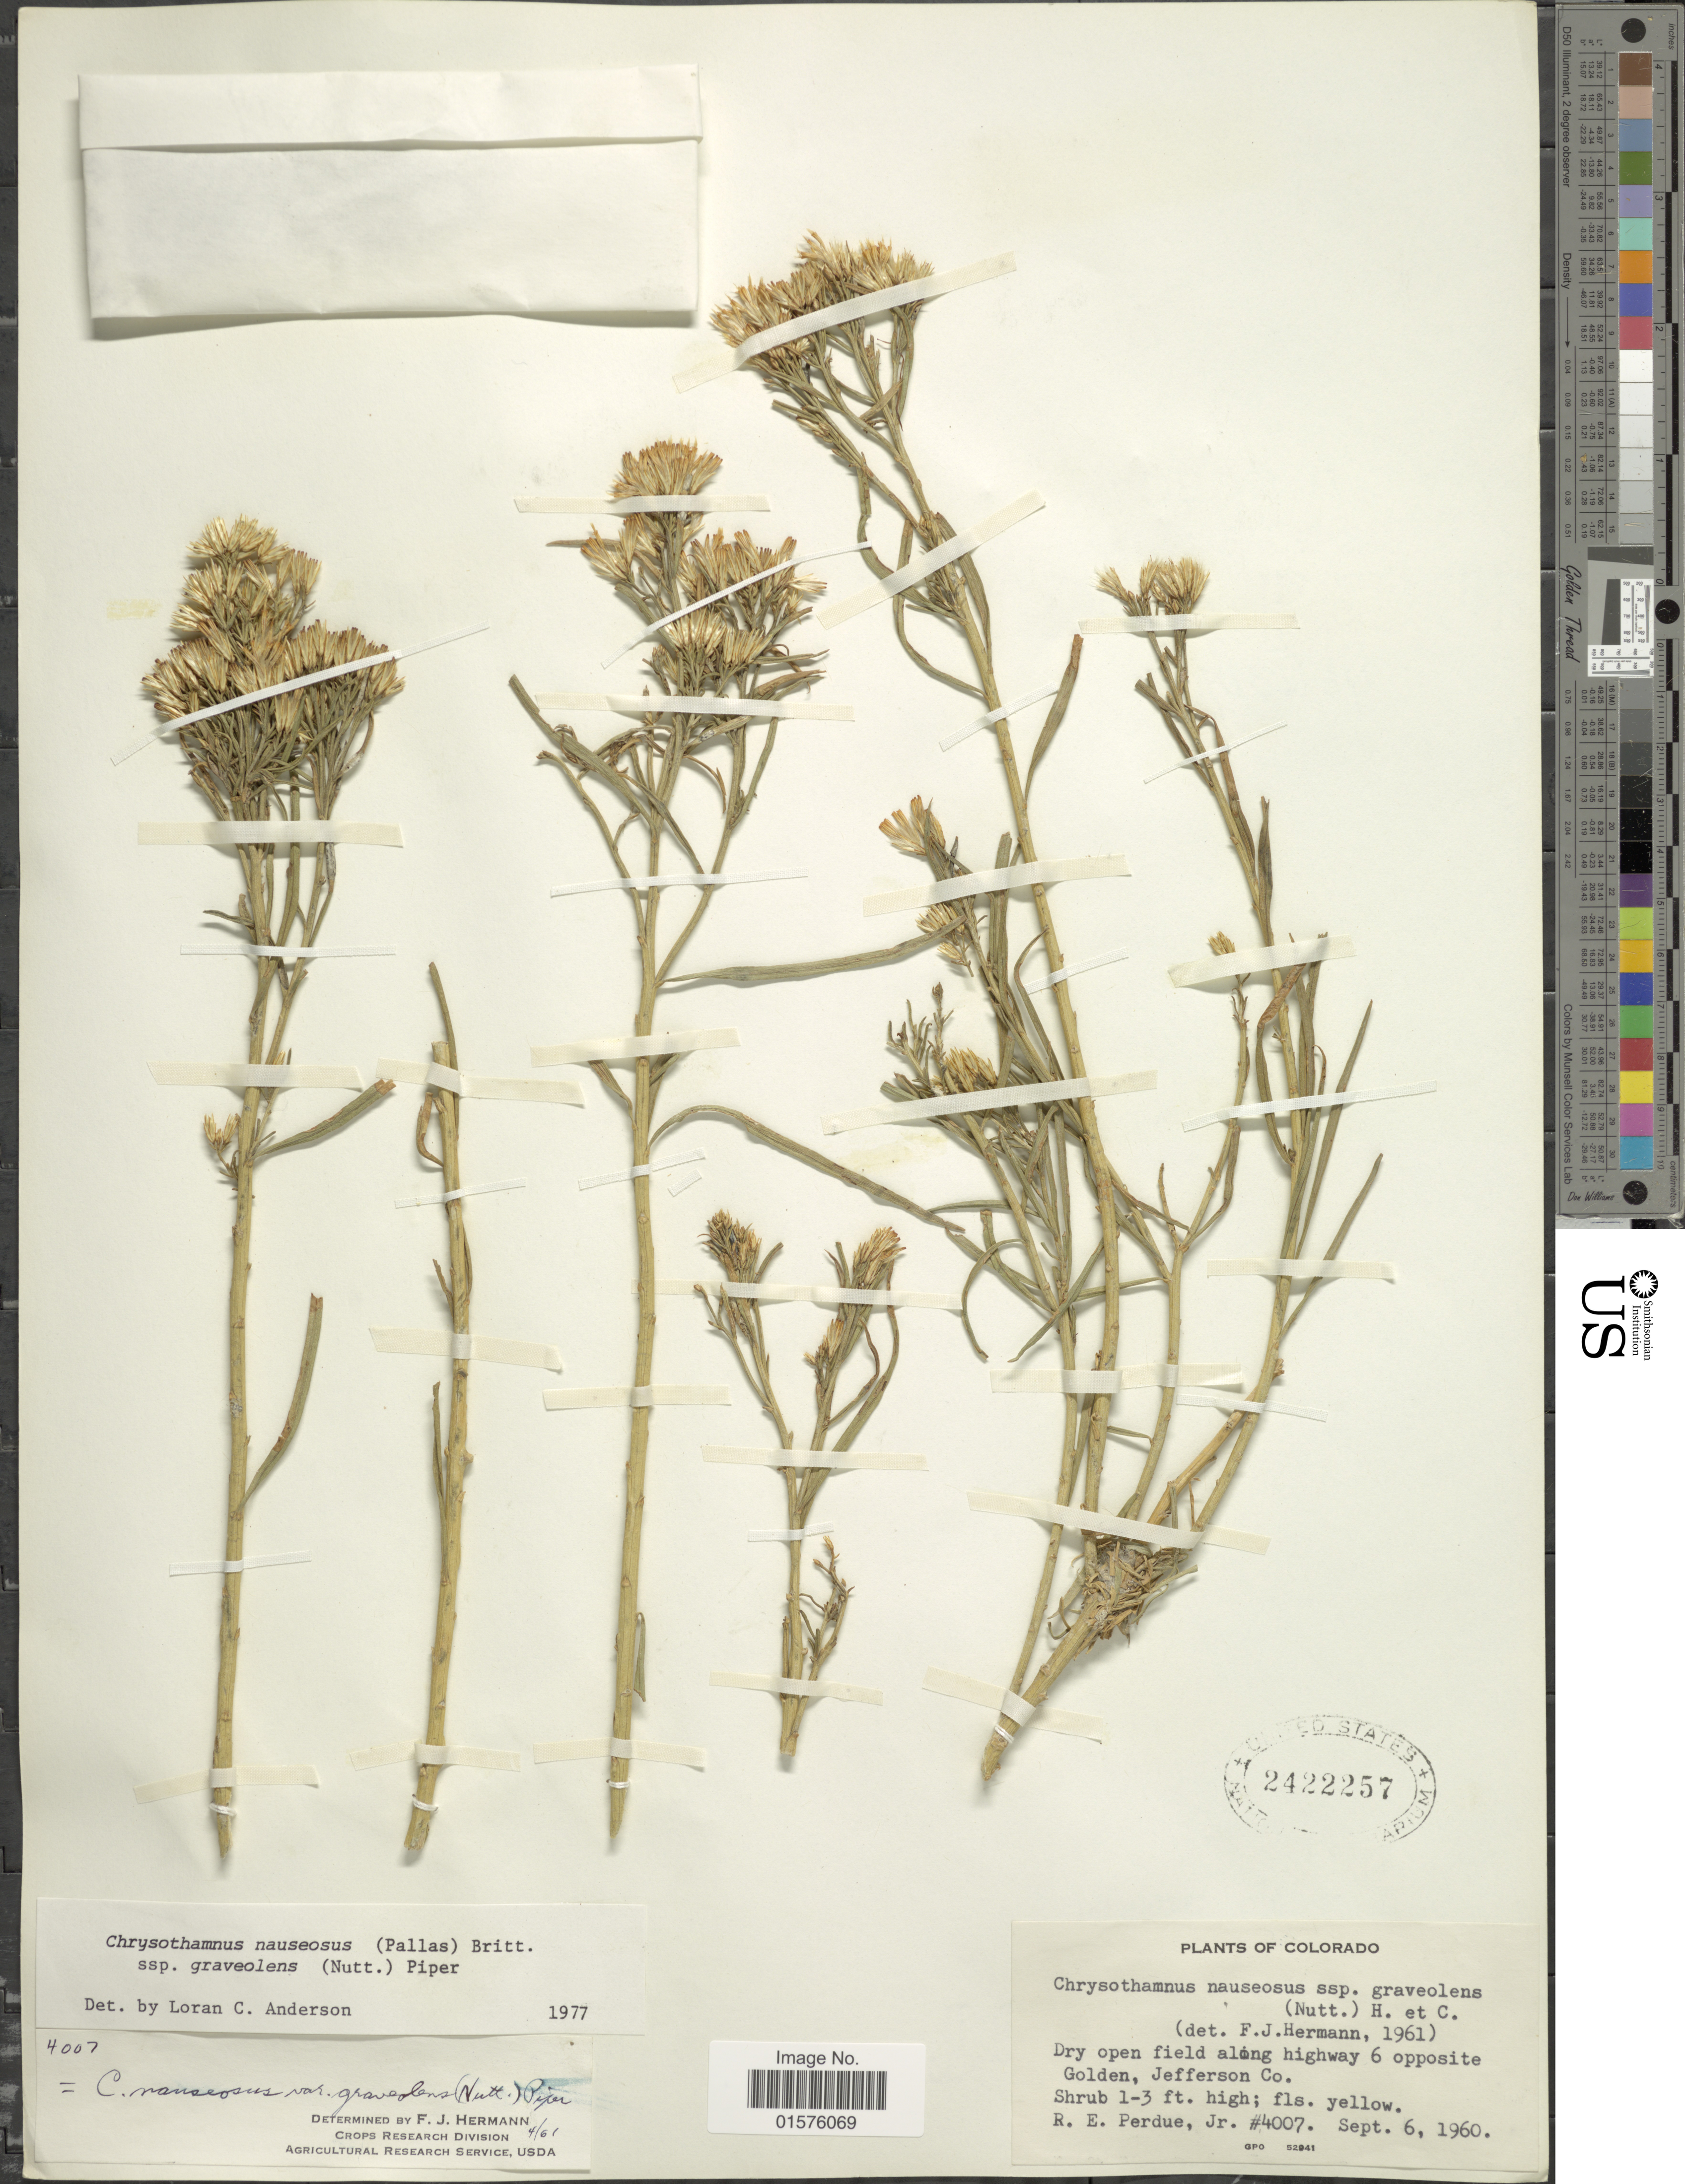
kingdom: Plantae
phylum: Tracheophyta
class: Magnoliopsida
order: Asterales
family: Asteraceae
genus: Ericameria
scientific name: Ericameria nauseosa var. graveolens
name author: (Nutt.) Reveal & Schuyler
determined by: Urbatsch, Lowell E., Curator (LSU), Louisiana State University (UNITED STATES)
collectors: R. E. Perdue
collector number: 4007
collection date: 1960-09-06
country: United States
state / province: Colorado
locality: Along highway 6 opppsite Golden, Jefferson Co.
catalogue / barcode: US 2422257